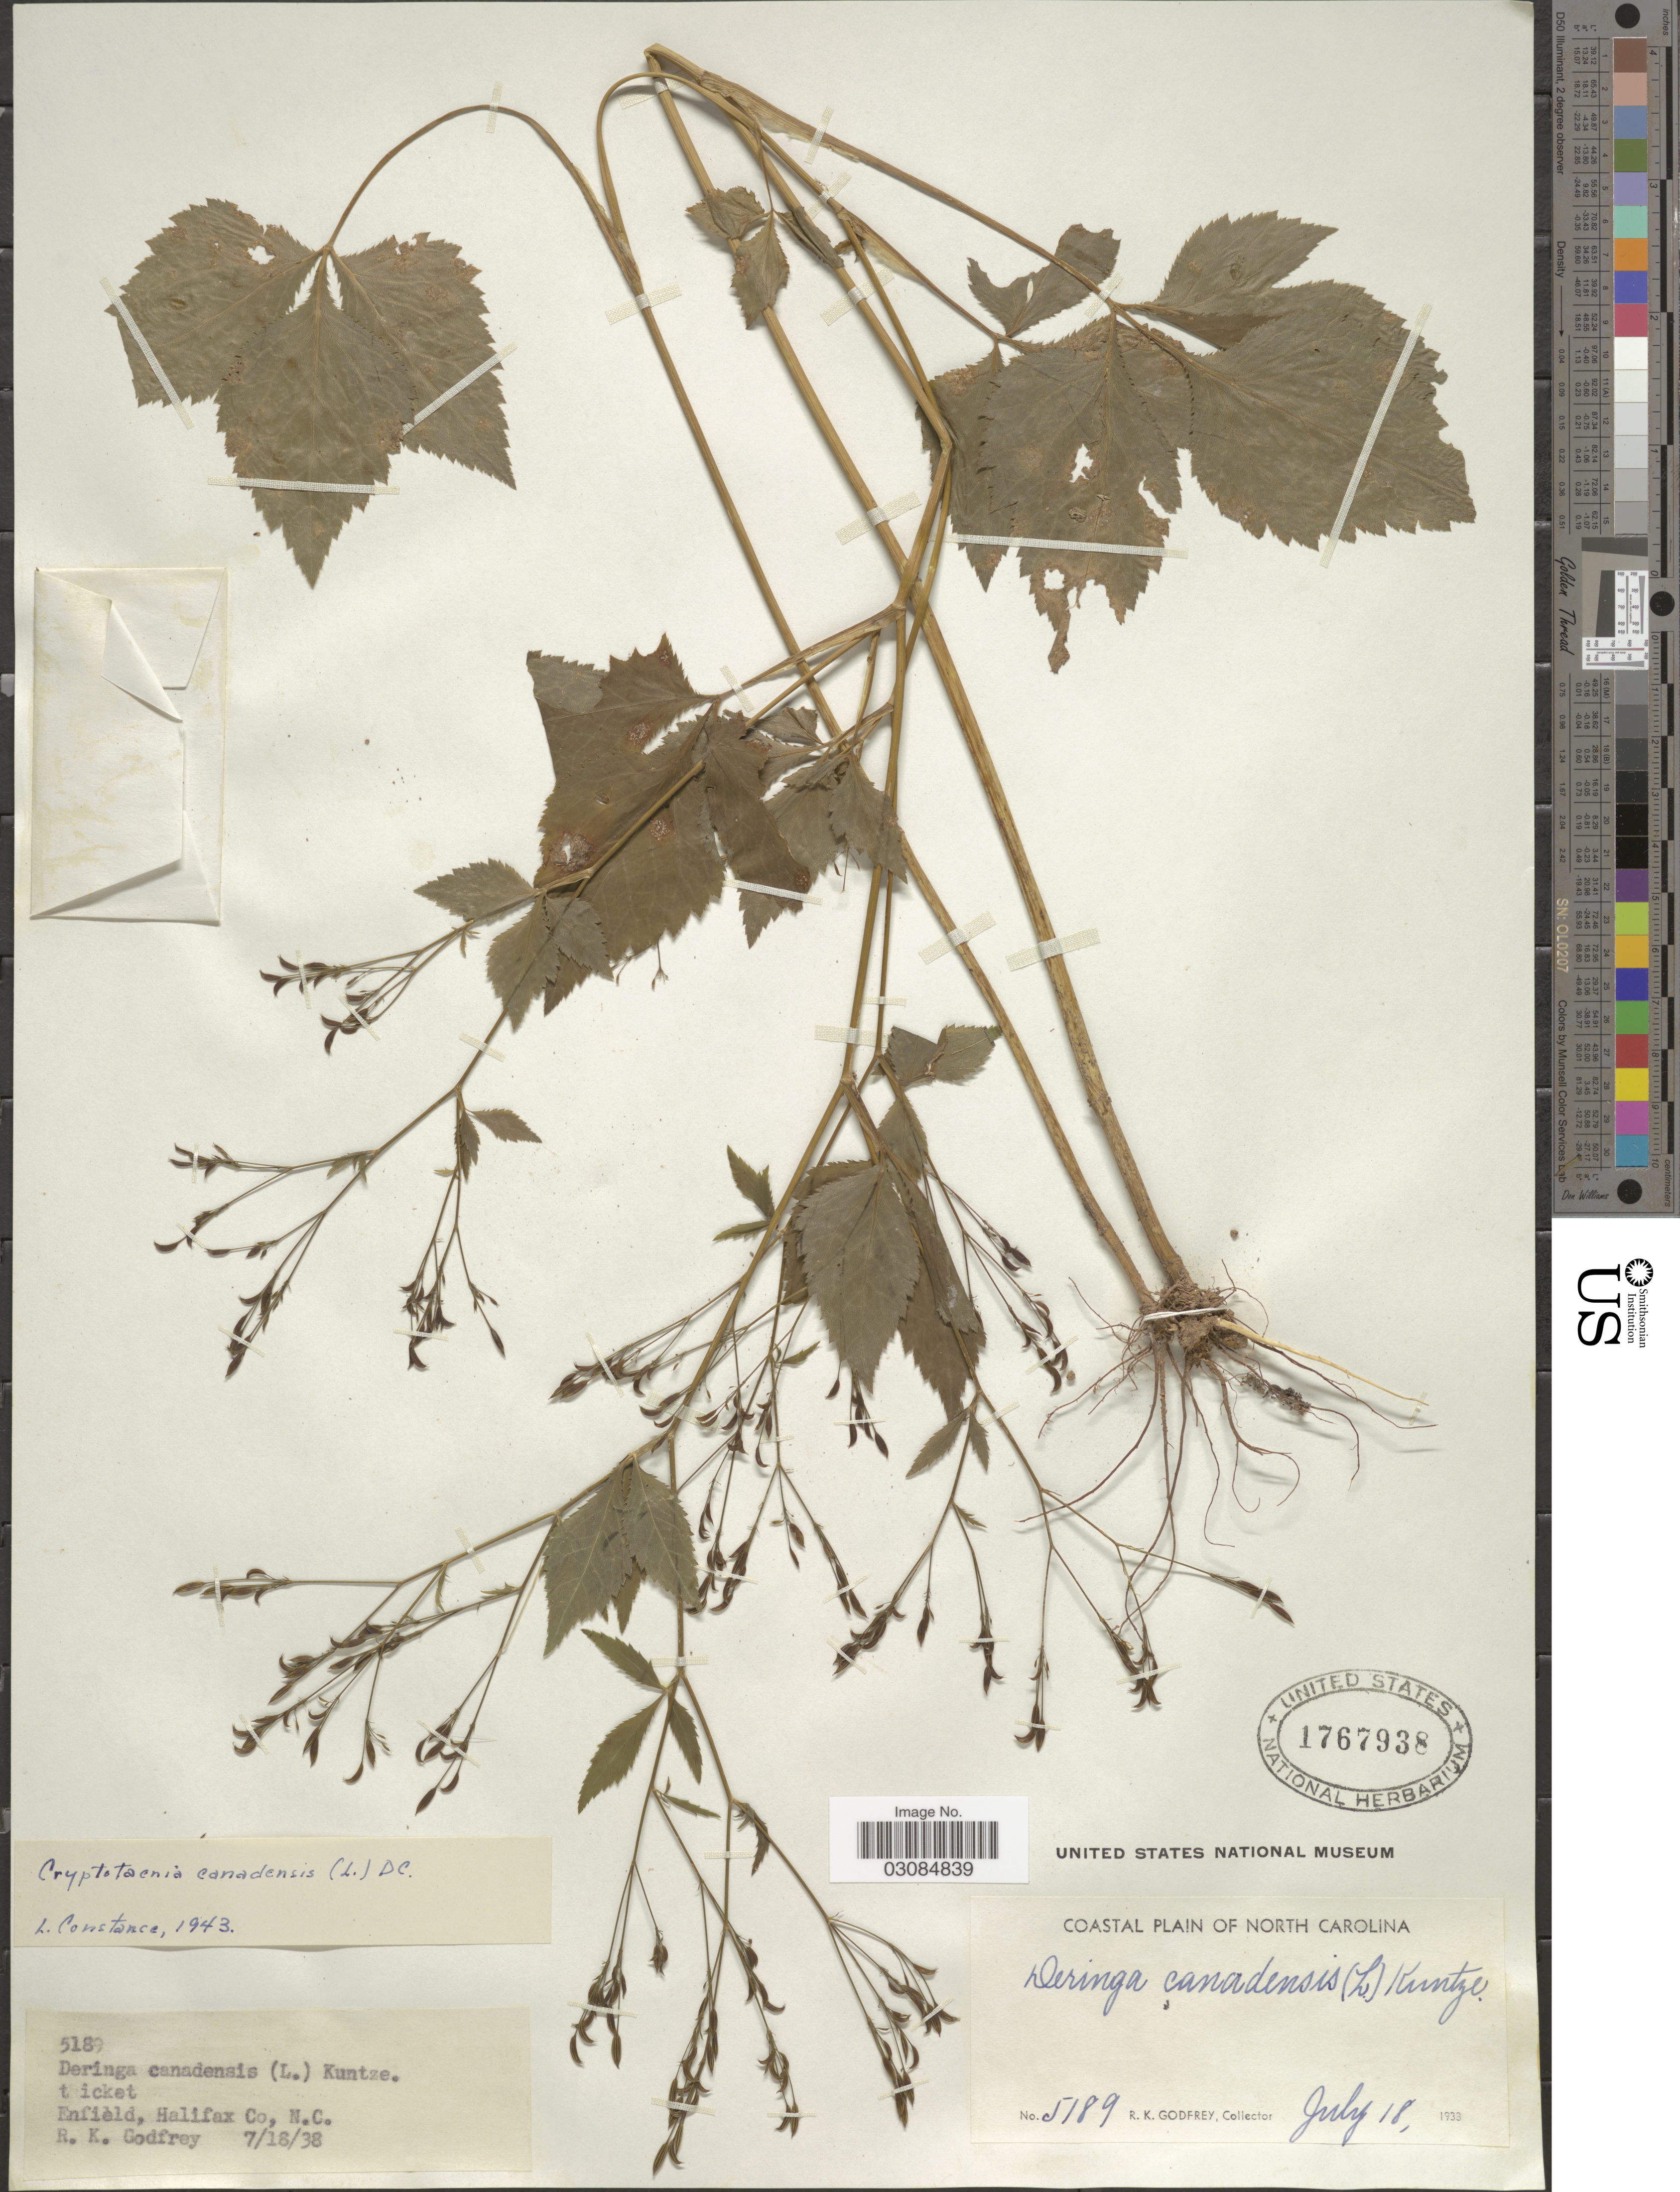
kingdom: Plantae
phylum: Tracheophyta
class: Magnoliopsida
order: Apiales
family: Apiaceae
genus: Cryptotaenia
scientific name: Cryptotaenia canadensis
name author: (L.) DC.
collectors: R. K. Godfrey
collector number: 518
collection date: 1938-07-18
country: United States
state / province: North Carolina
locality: Enfield, Halifax Co.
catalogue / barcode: US 1767938